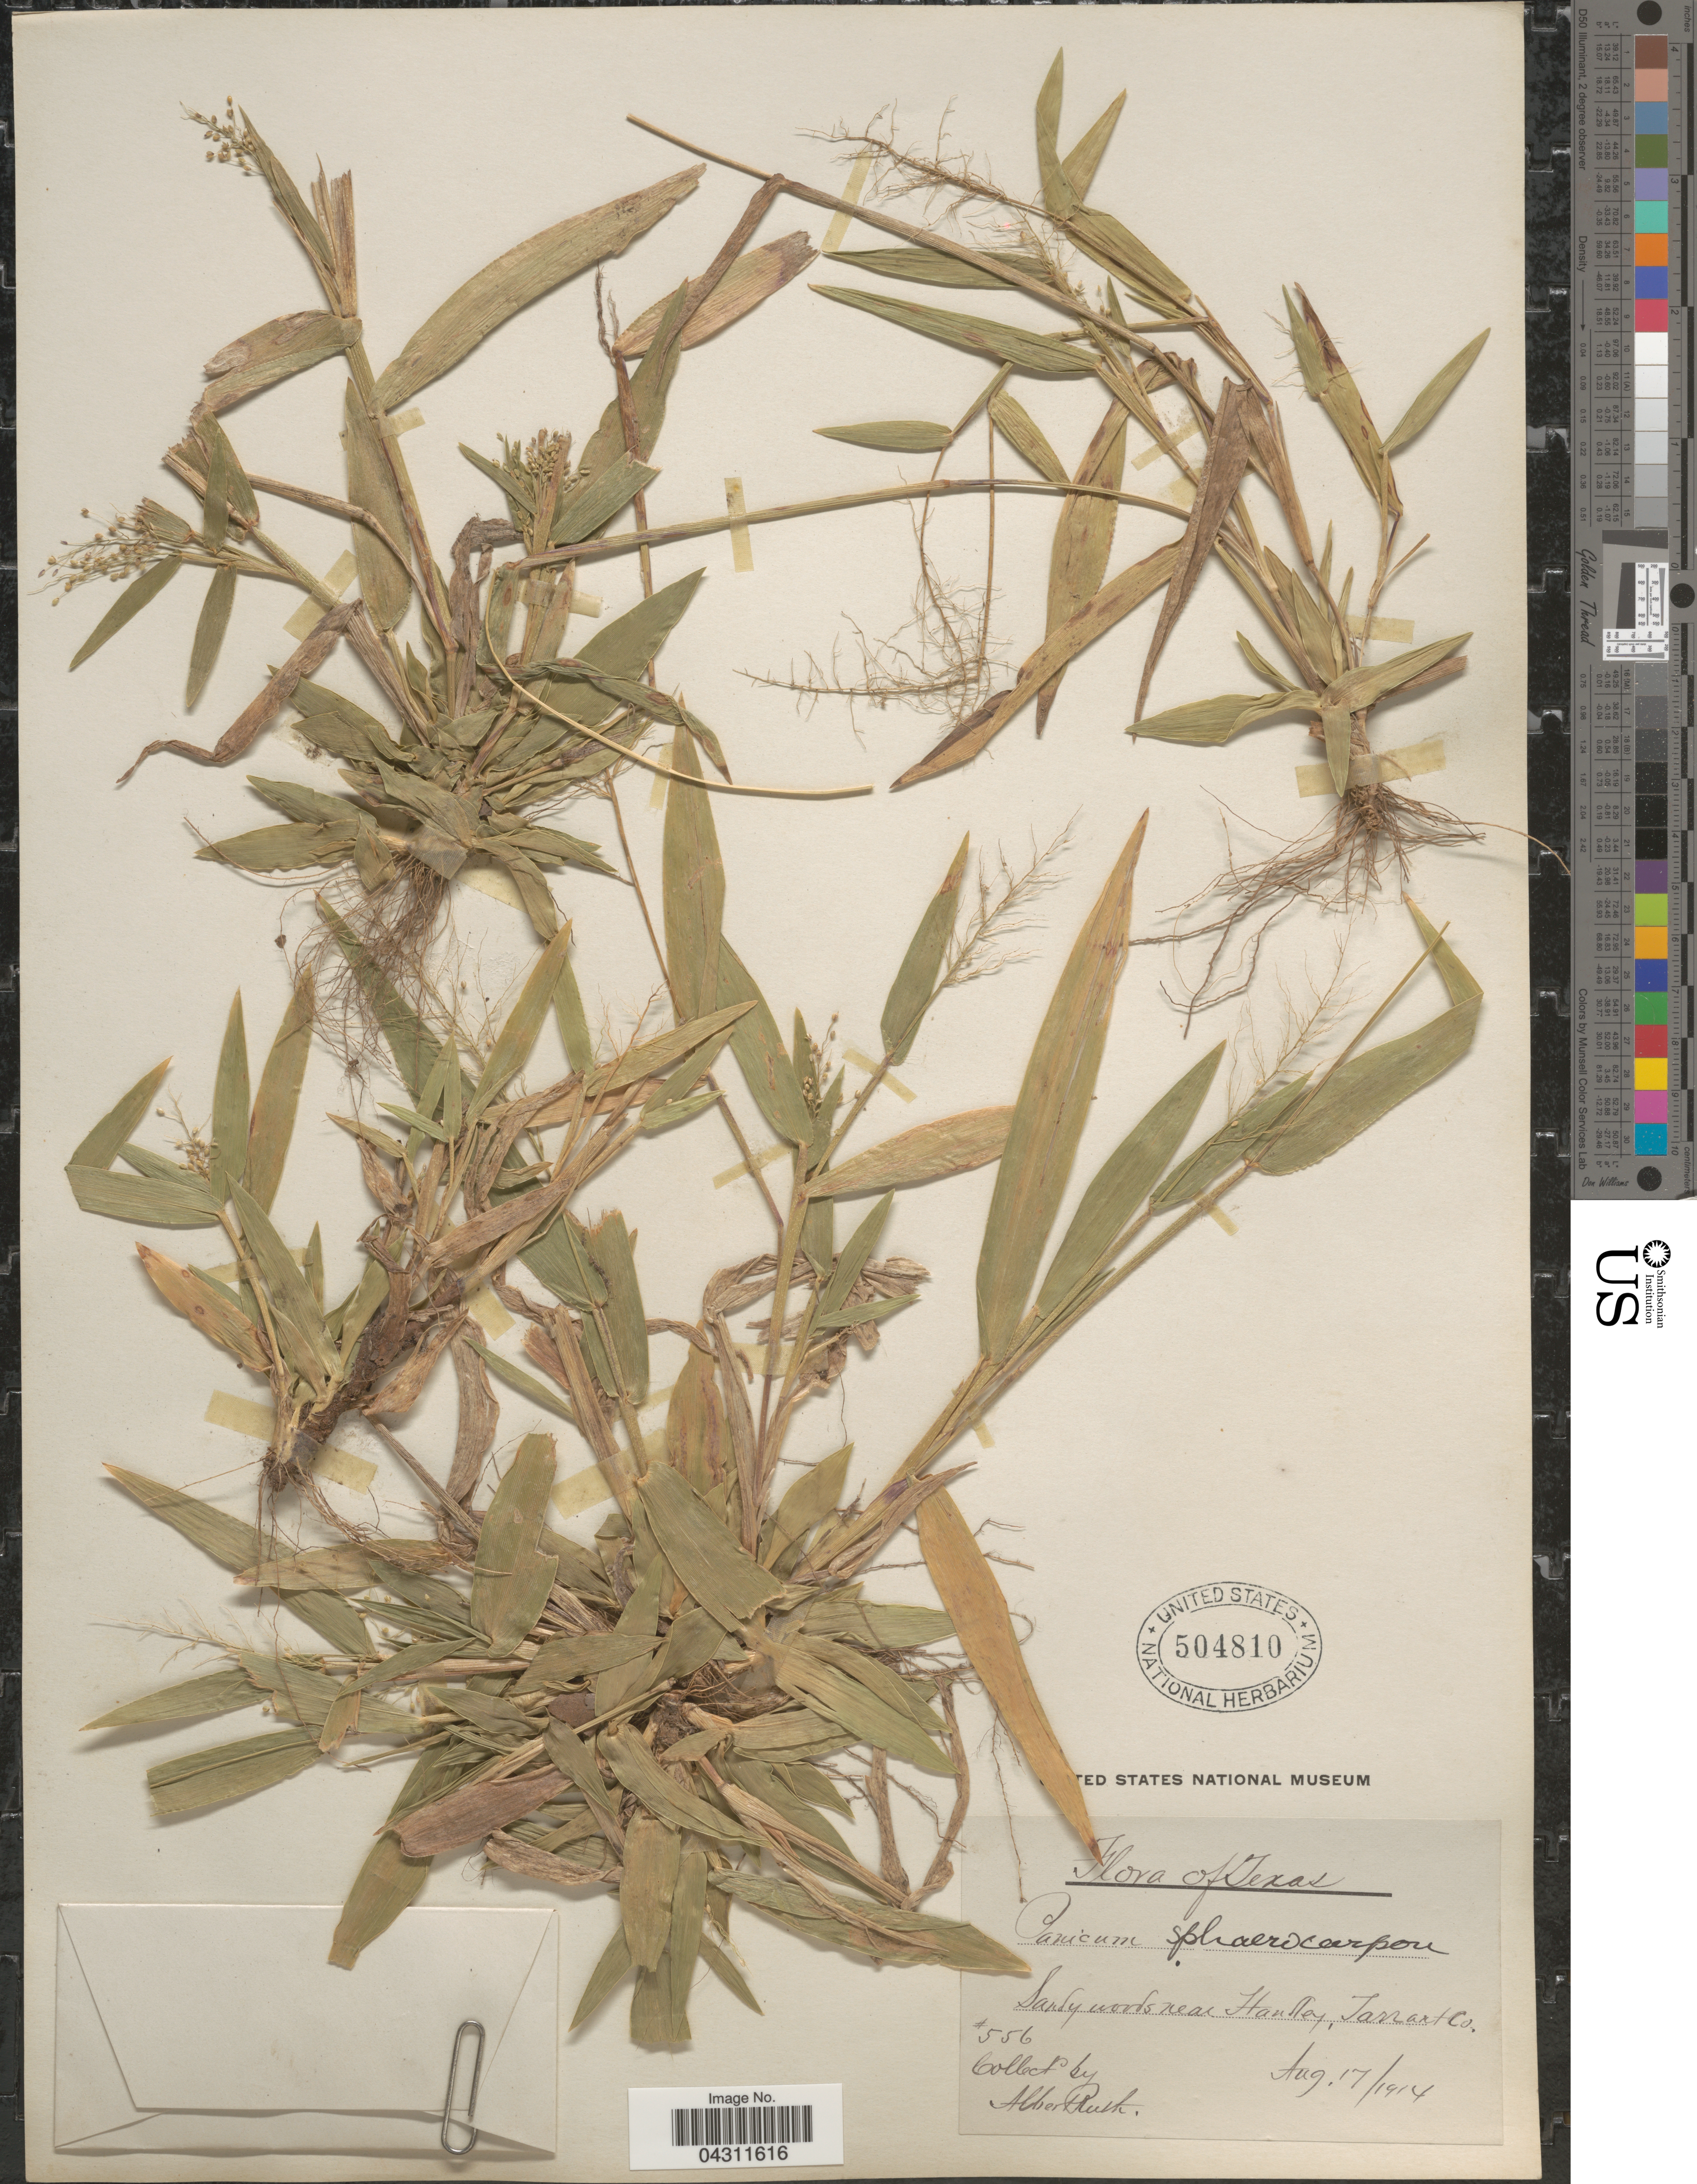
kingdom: Plantae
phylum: Tracheophyta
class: Liliopsida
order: Poales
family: Poaceae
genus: Dichanthelium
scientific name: Dichanthelium strigosum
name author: (Muhl. ex Elliott) Freckmann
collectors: A. Ruth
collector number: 556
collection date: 1914-08-17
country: United States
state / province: Texas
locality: Sandy woods near Handley, Tarrant Co.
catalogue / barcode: US 504810